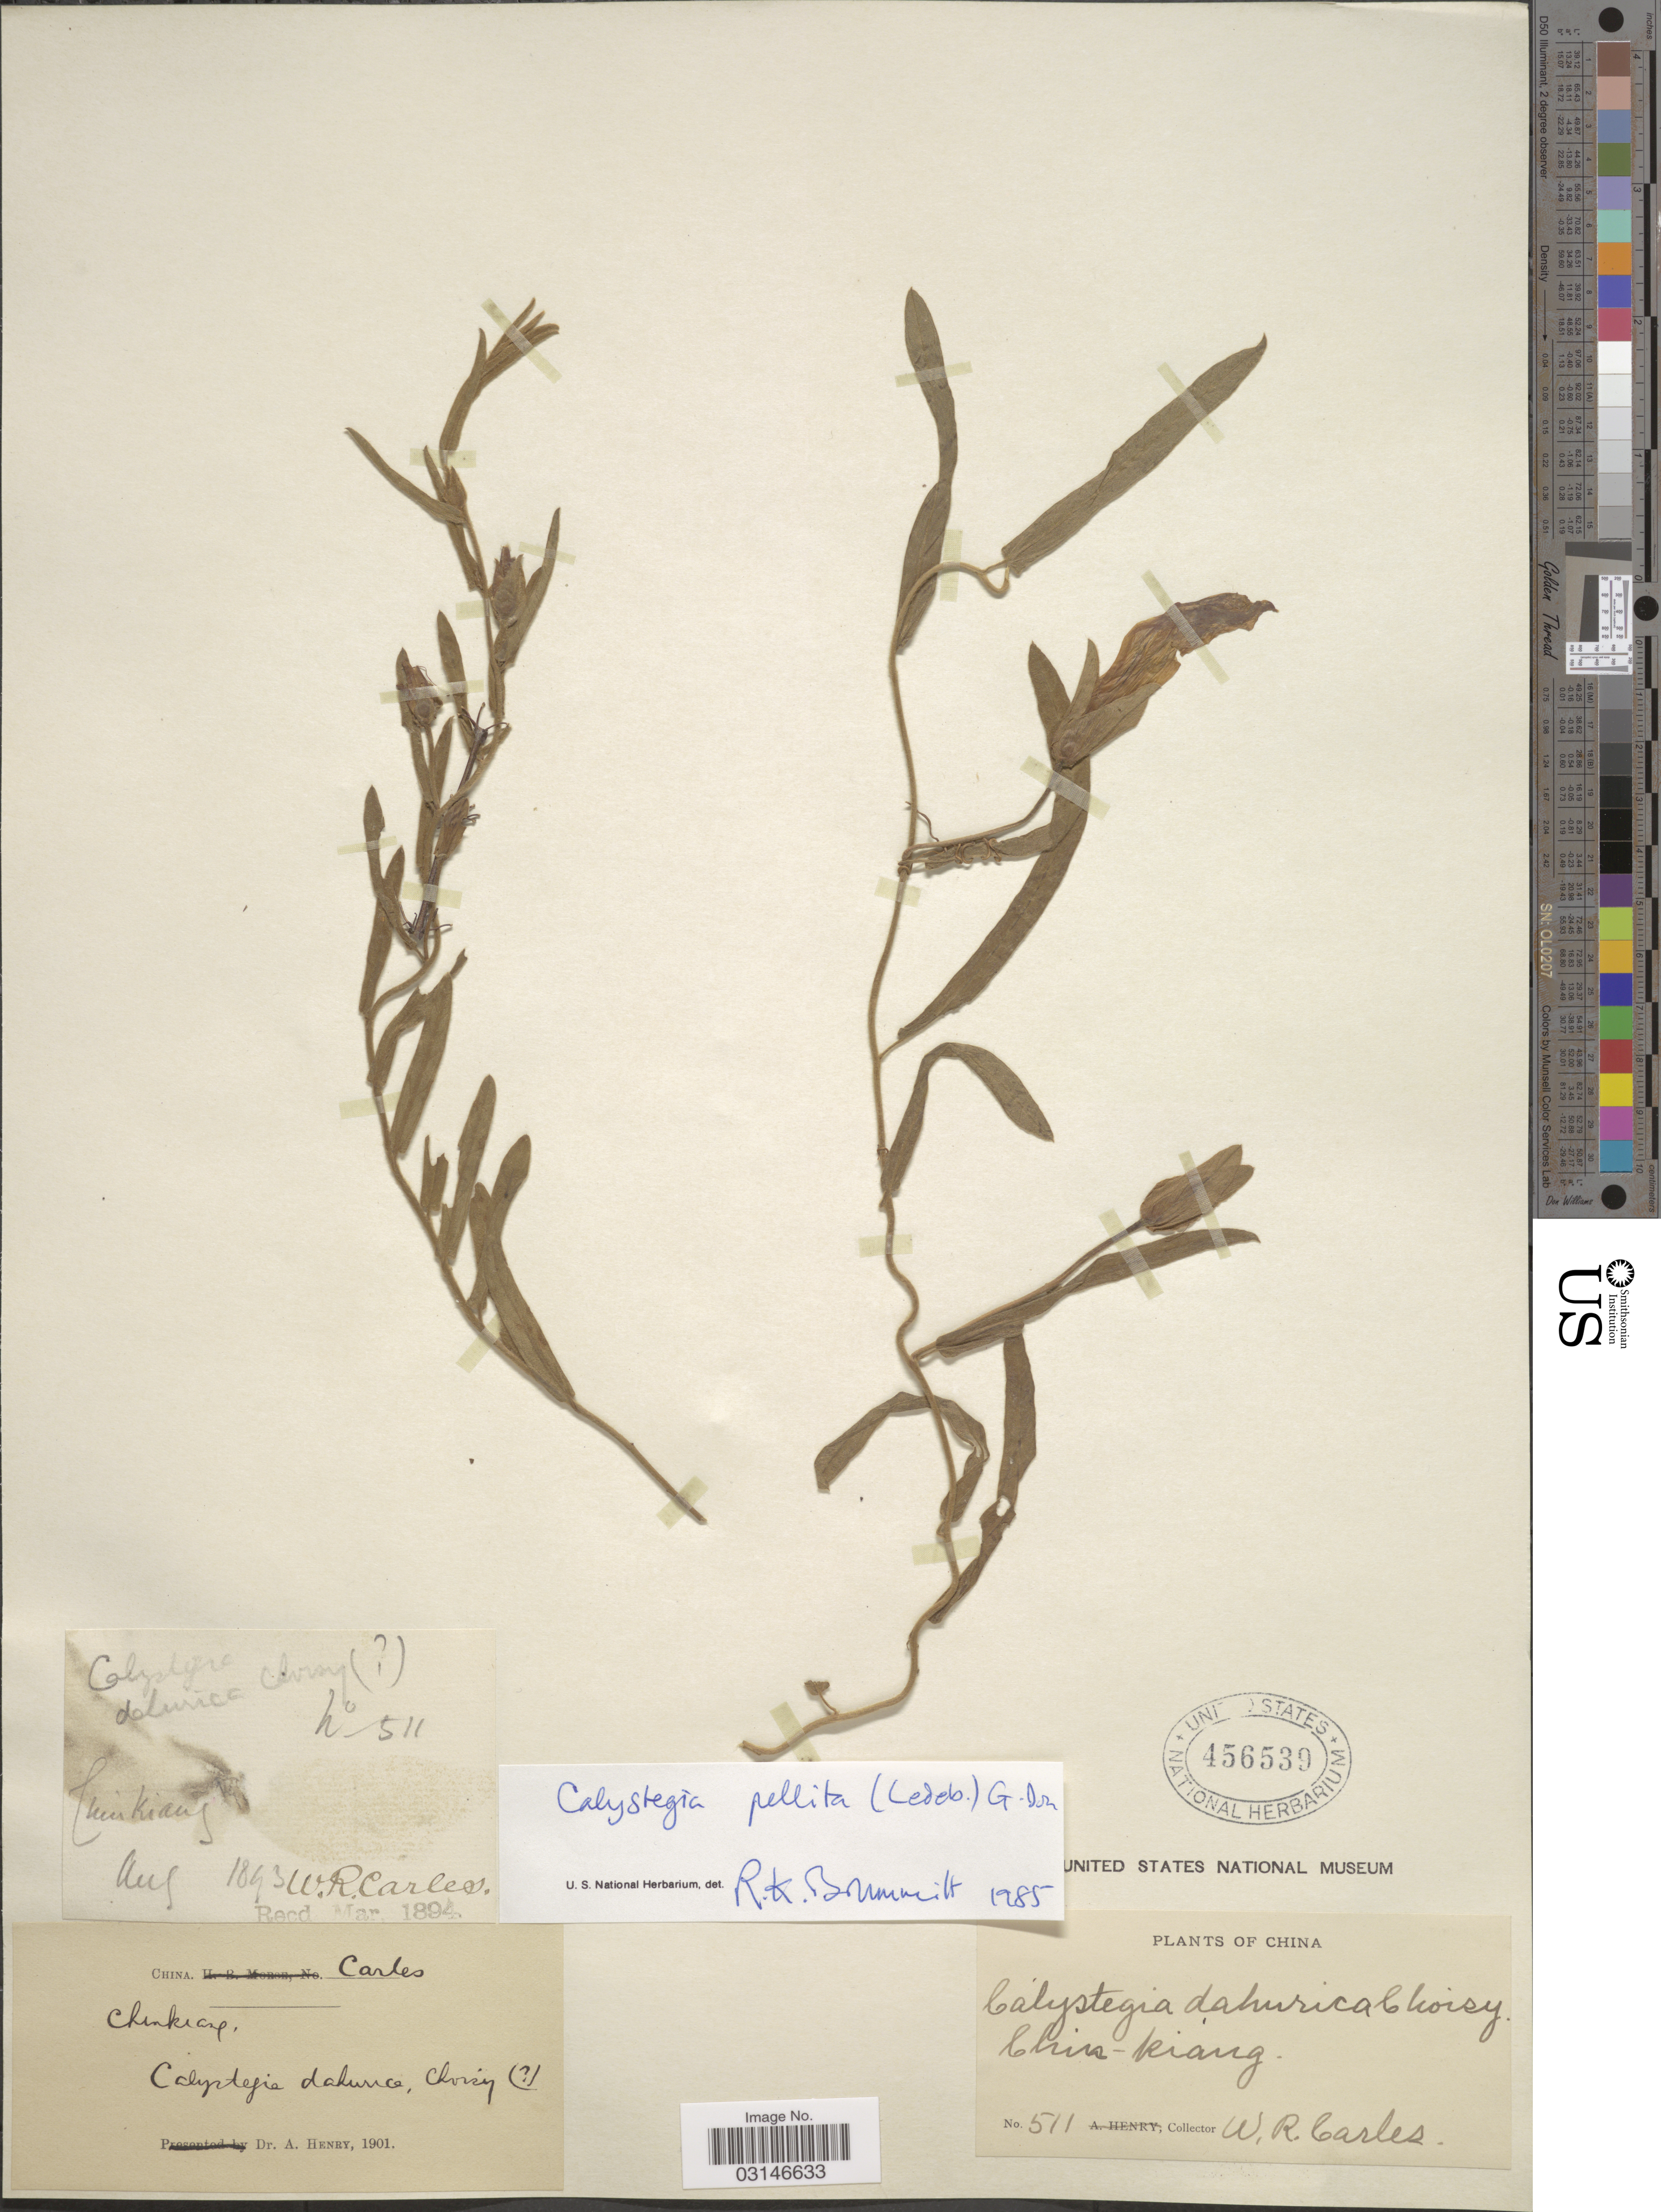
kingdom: Plantae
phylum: Tracheophyta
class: Magnoliopsida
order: Solanales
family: Convolvulaceae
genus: Calystegia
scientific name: Calystegia pellita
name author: (Ledeb.) G. Don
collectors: W. Carles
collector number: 511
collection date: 1893-08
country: China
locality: Chin-kiang.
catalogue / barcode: US 456539